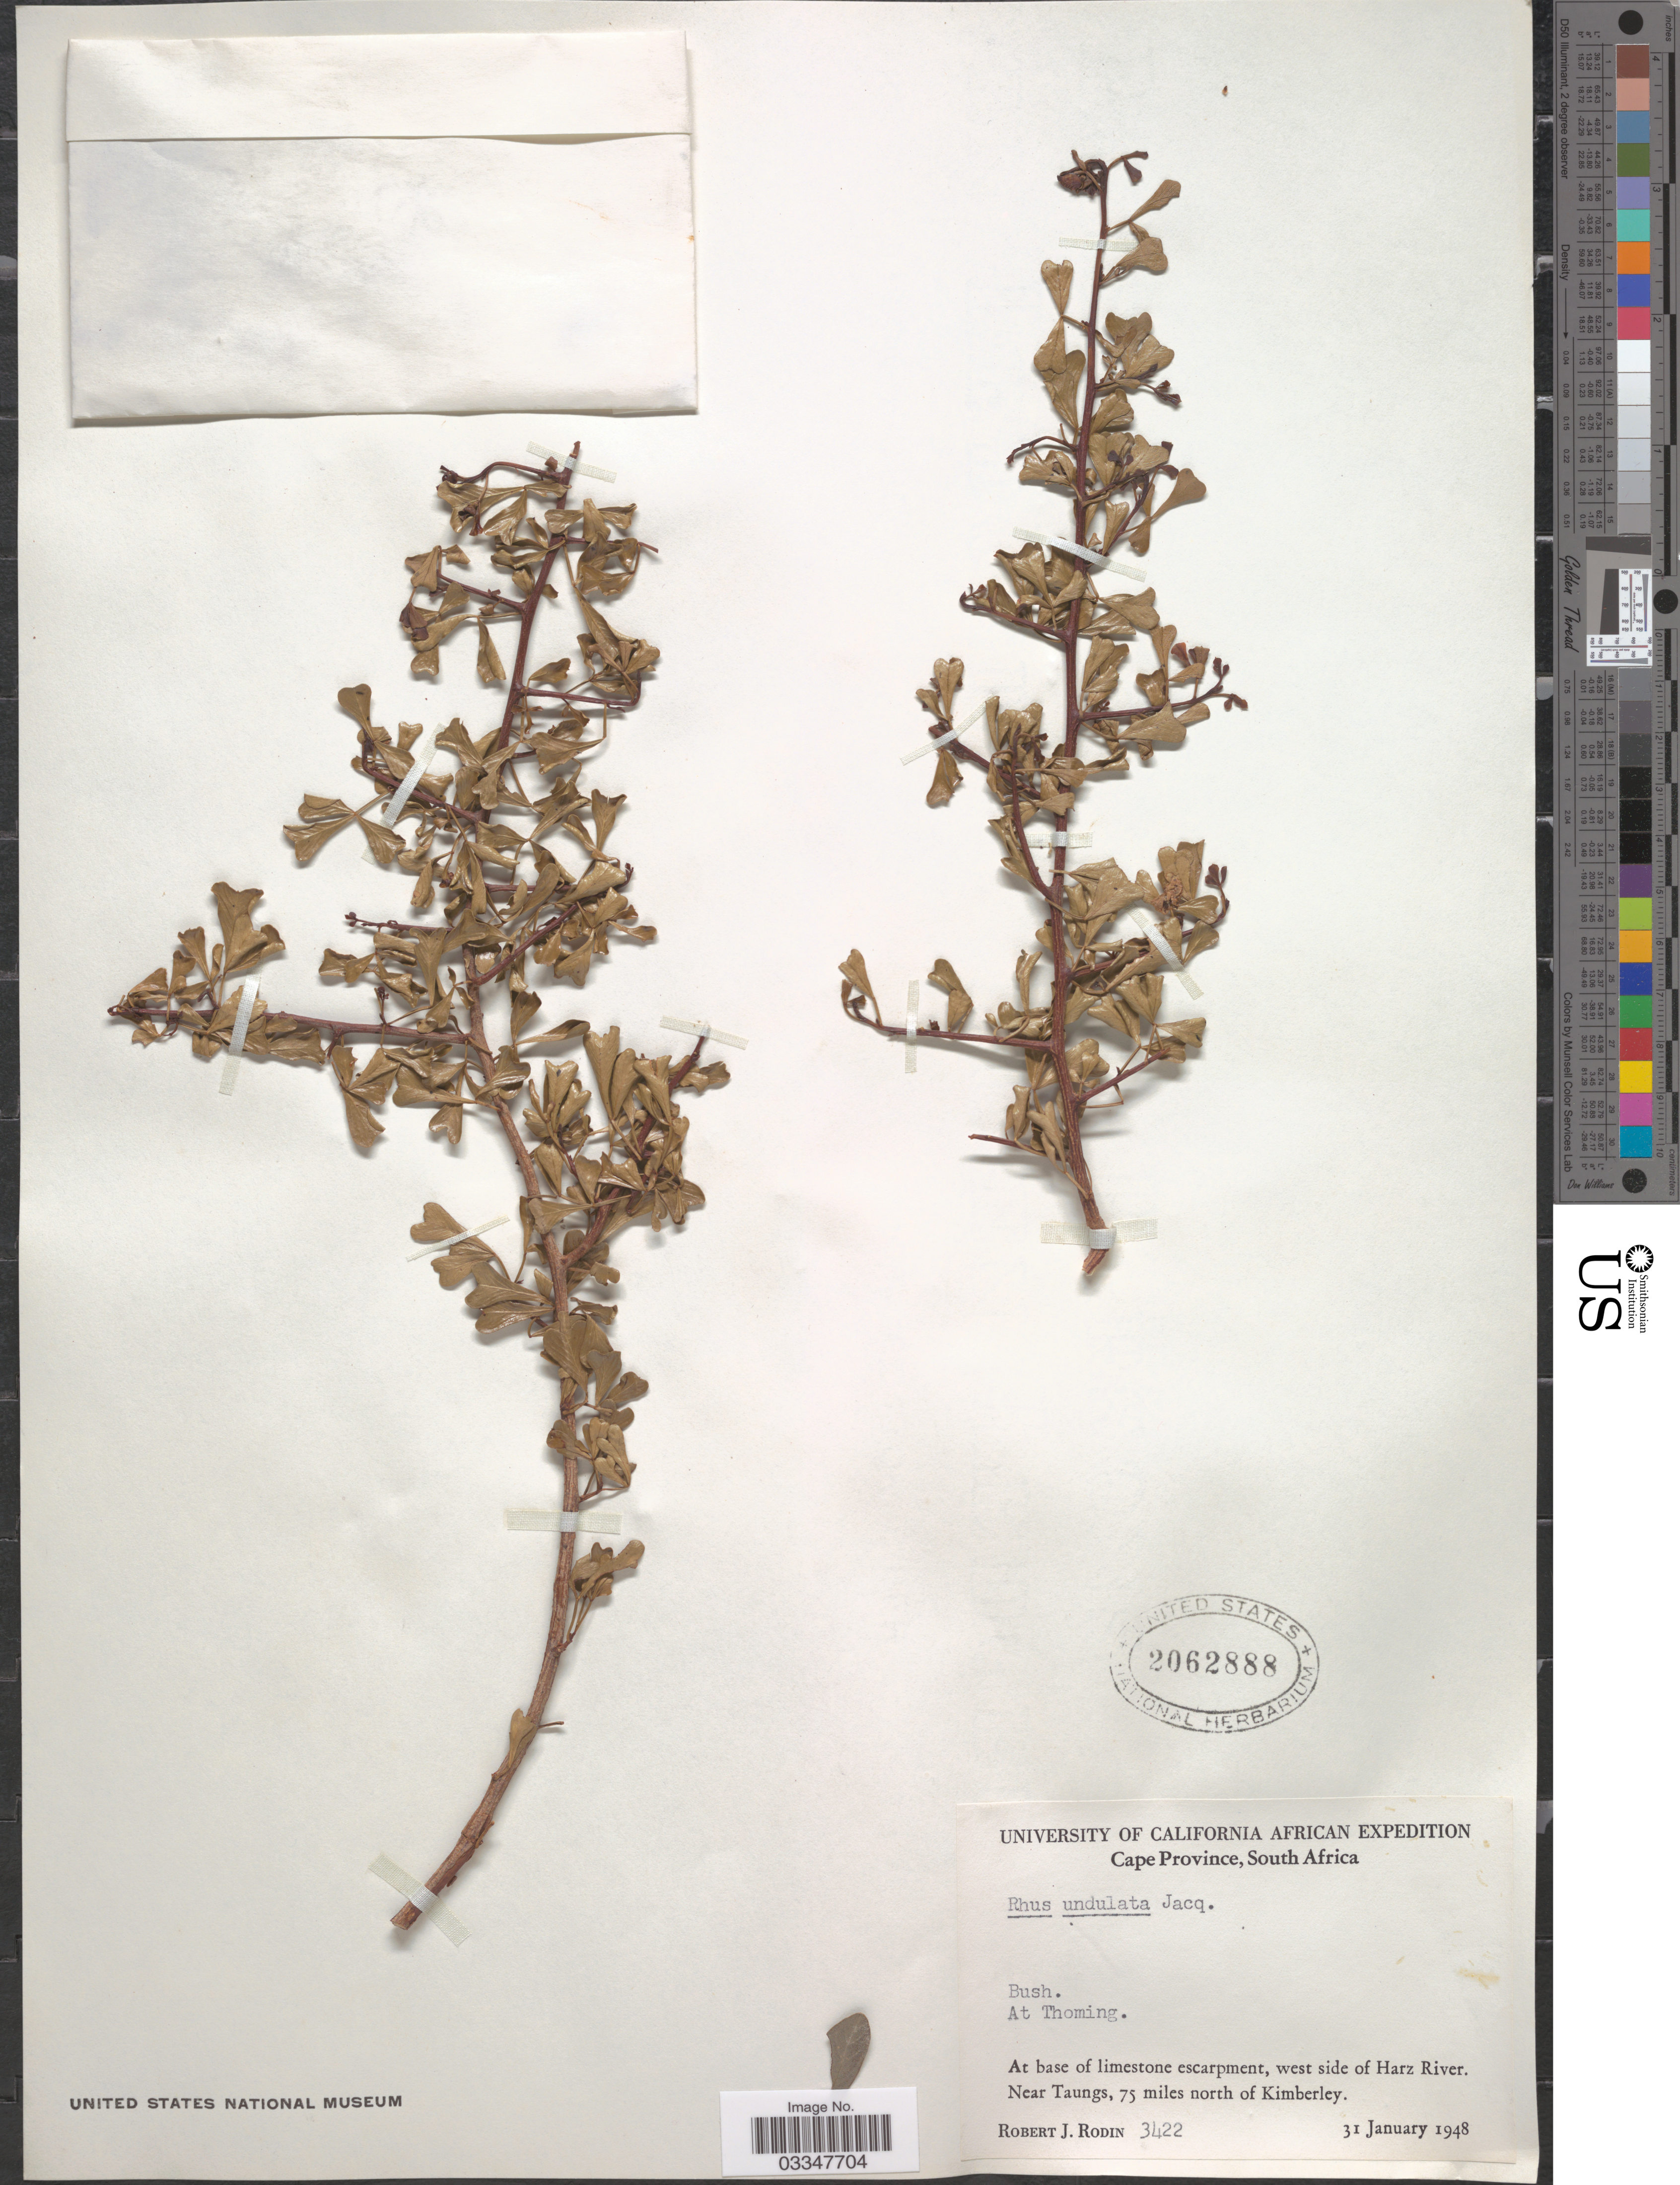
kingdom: Plantae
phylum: Tracheophyta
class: Magnoliopsida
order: Sapindales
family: Anacardiaceae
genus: Rhus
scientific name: Rhus undulata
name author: Jacq.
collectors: R. J. Rodin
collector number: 3422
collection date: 1948-01-31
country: South Africa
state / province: Northern Cape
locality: At Thoming. At base of limestone escarpment, west side of Harz River. Near Taungs, 75 miles north of Kimberley.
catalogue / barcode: US 2062888